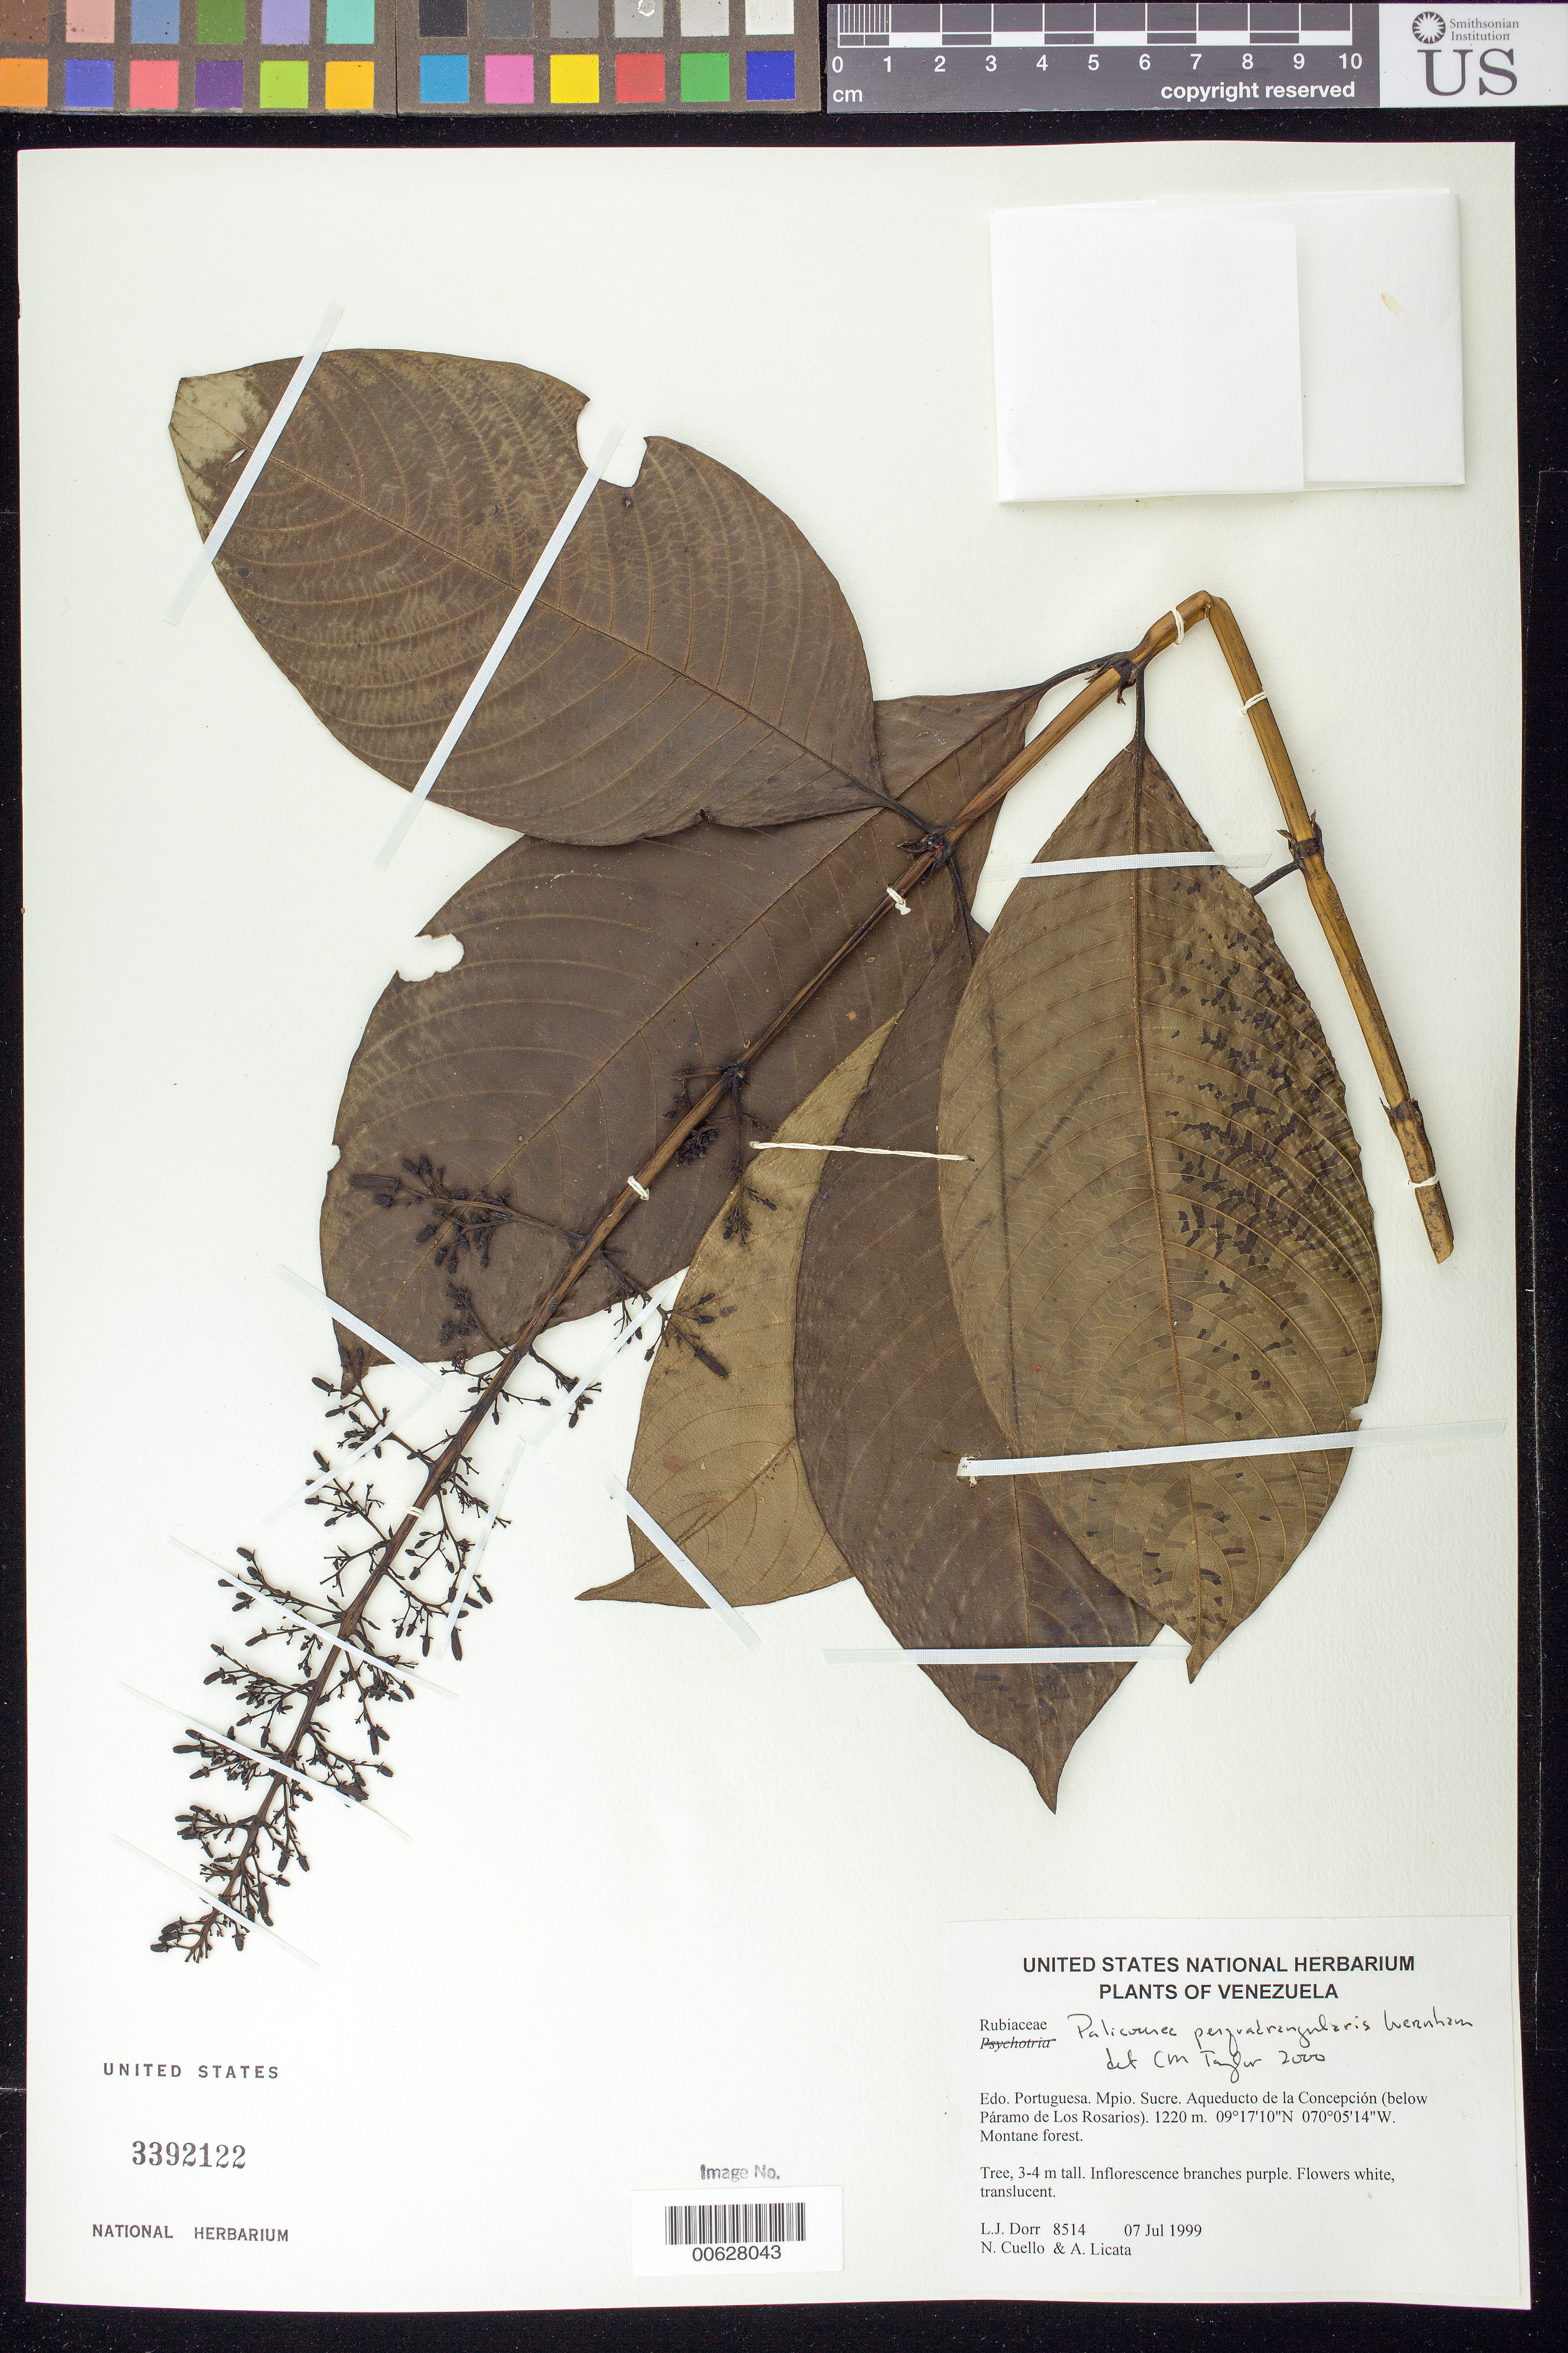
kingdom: Plantae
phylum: Tracheophyta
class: Magnoliopsida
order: Gentianales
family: Rubiaceae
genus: Palicourea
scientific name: Palicourea perquadrangularis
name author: Wernham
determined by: Taylor, Charlotte M.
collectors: L. J. Dorr, N. L. Cuello & A. Licata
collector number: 8514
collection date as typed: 07 Jul 1999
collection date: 1999-07-07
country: Venezuela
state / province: Portuguesa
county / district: Sucre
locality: Aqueducto de la Concepción (below Páramo de Los Rosarios)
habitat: Montane forest.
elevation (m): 1220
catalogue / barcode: US 3392122